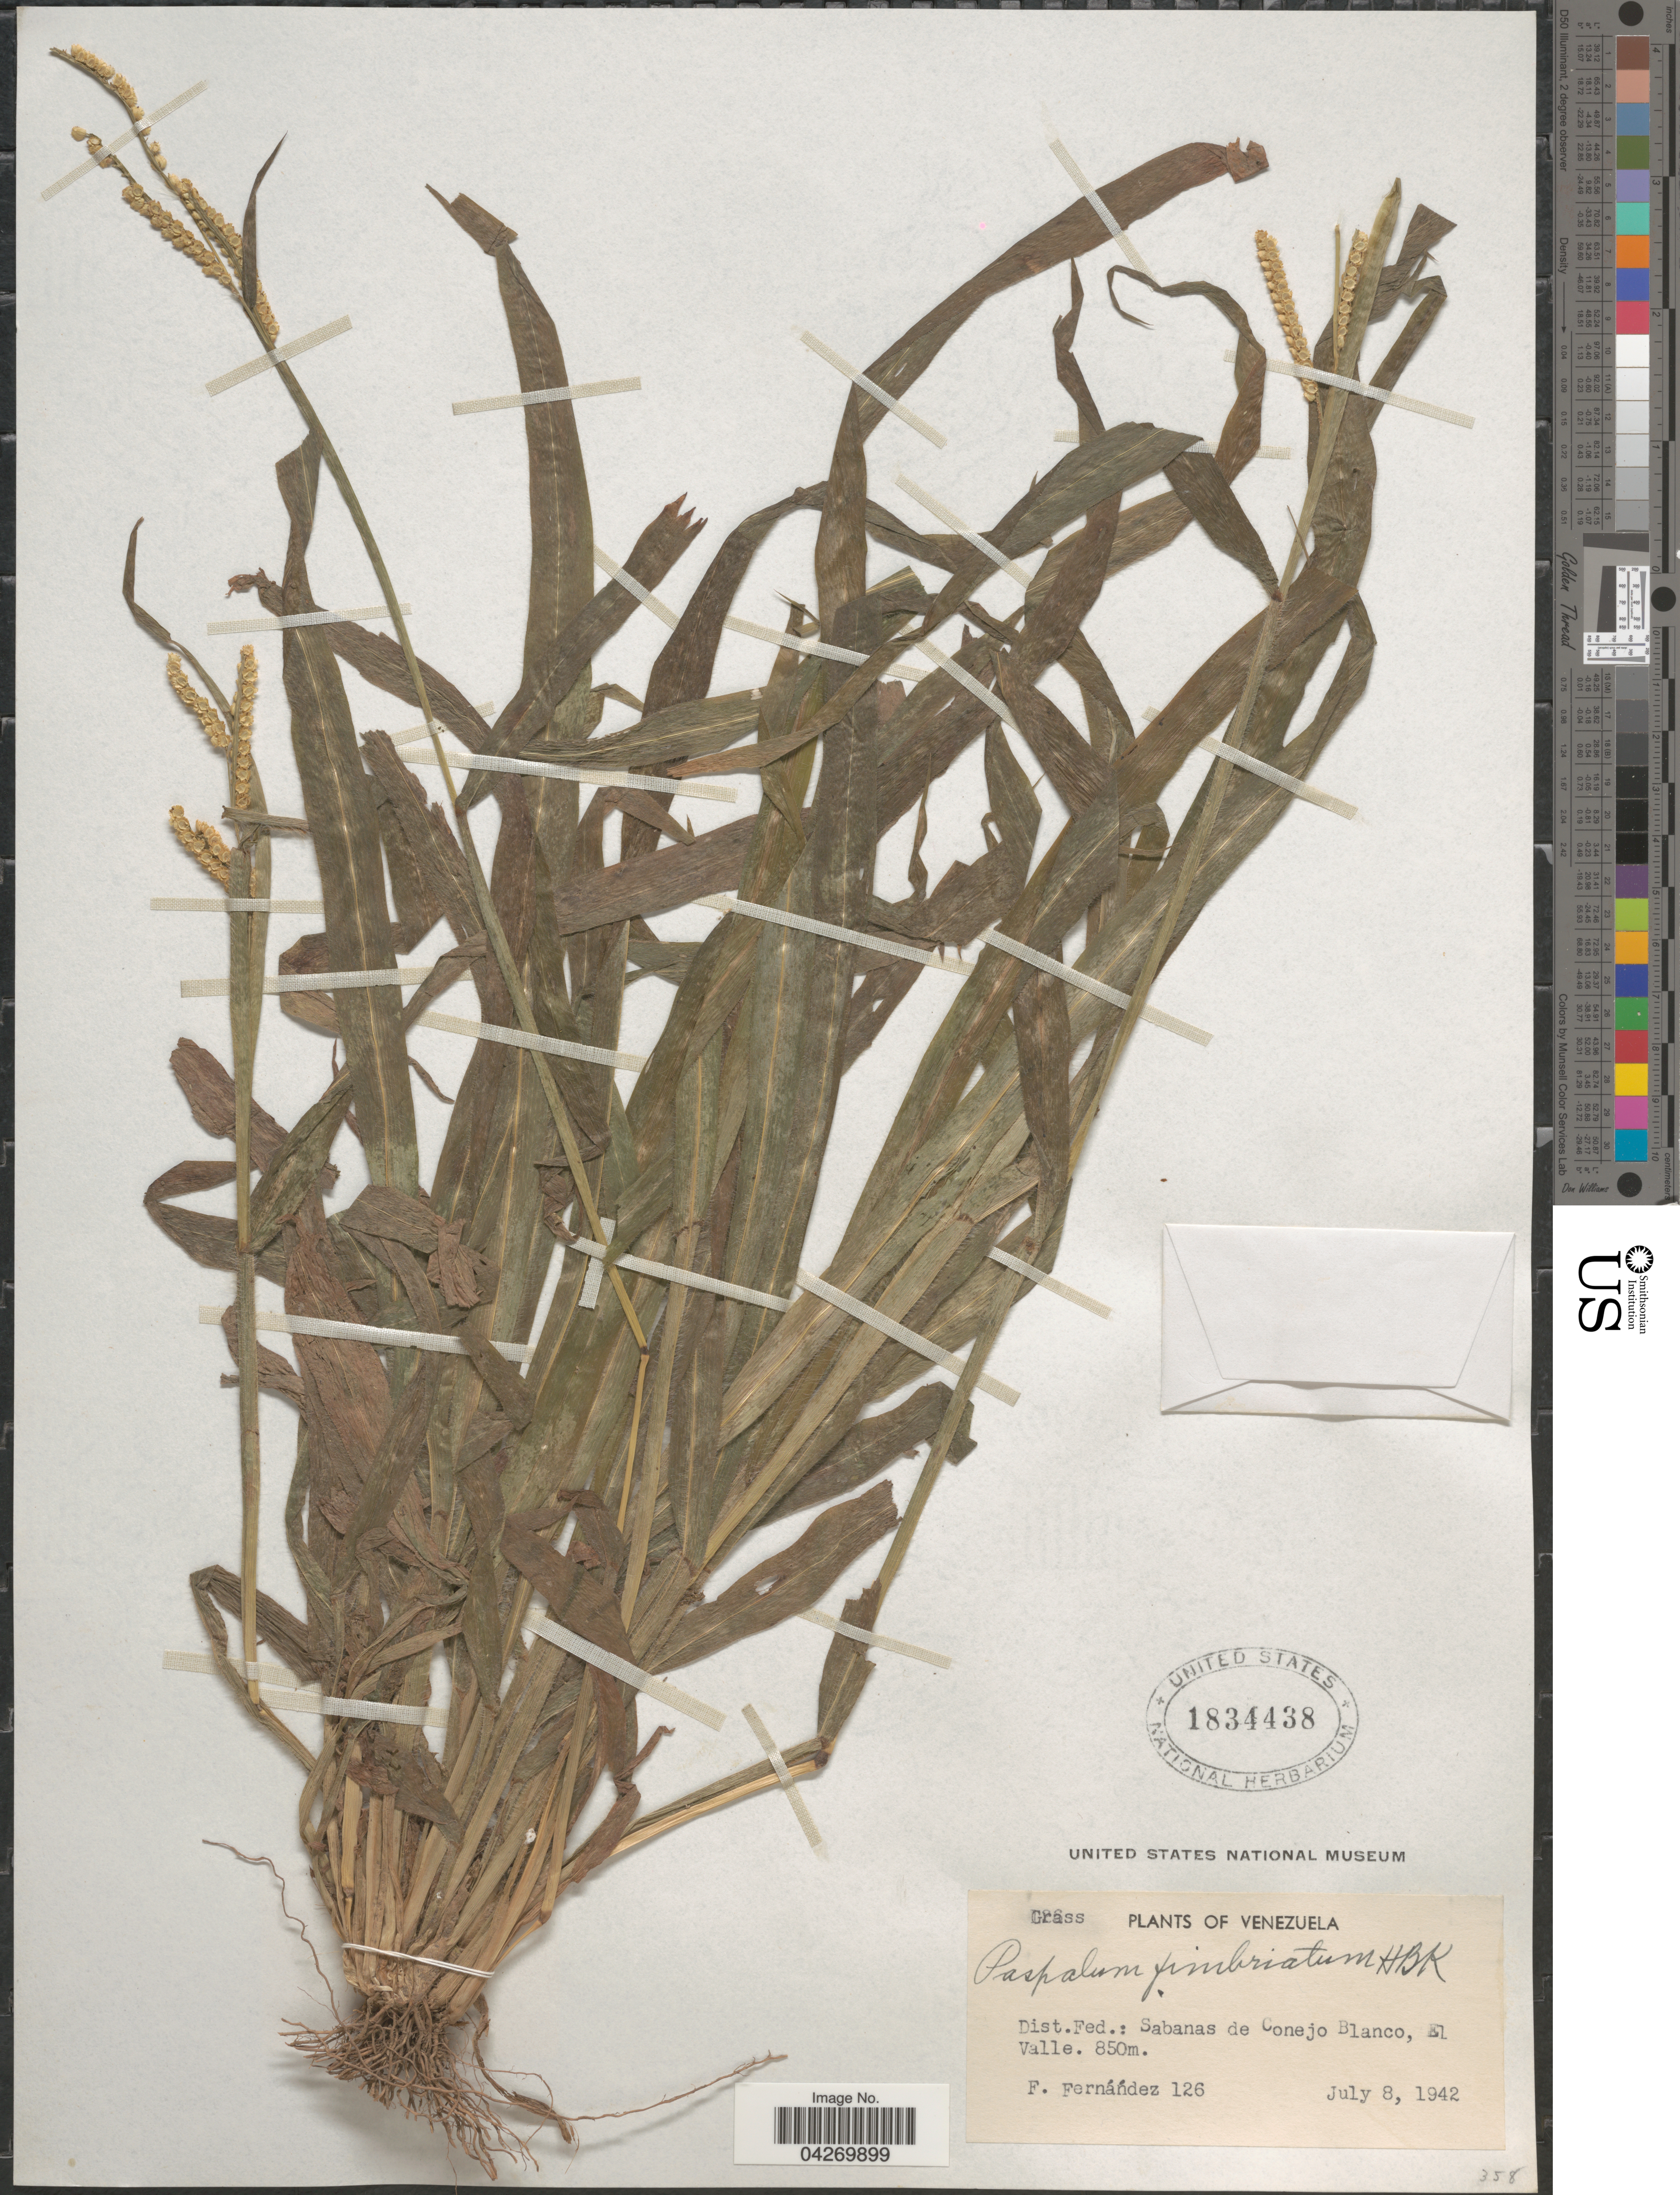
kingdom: Plantae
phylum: Tracheophyta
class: Liliopsida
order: Poales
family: Poaceae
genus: Paspalum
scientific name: Paspalum fimbriatum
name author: Kunth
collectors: F. Fernández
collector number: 126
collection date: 1942-07-08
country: Venezuela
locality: Dist.Fed.: Sabanas de Conejo Blanco, El Valle.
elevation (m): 850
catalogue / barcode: US 1834438